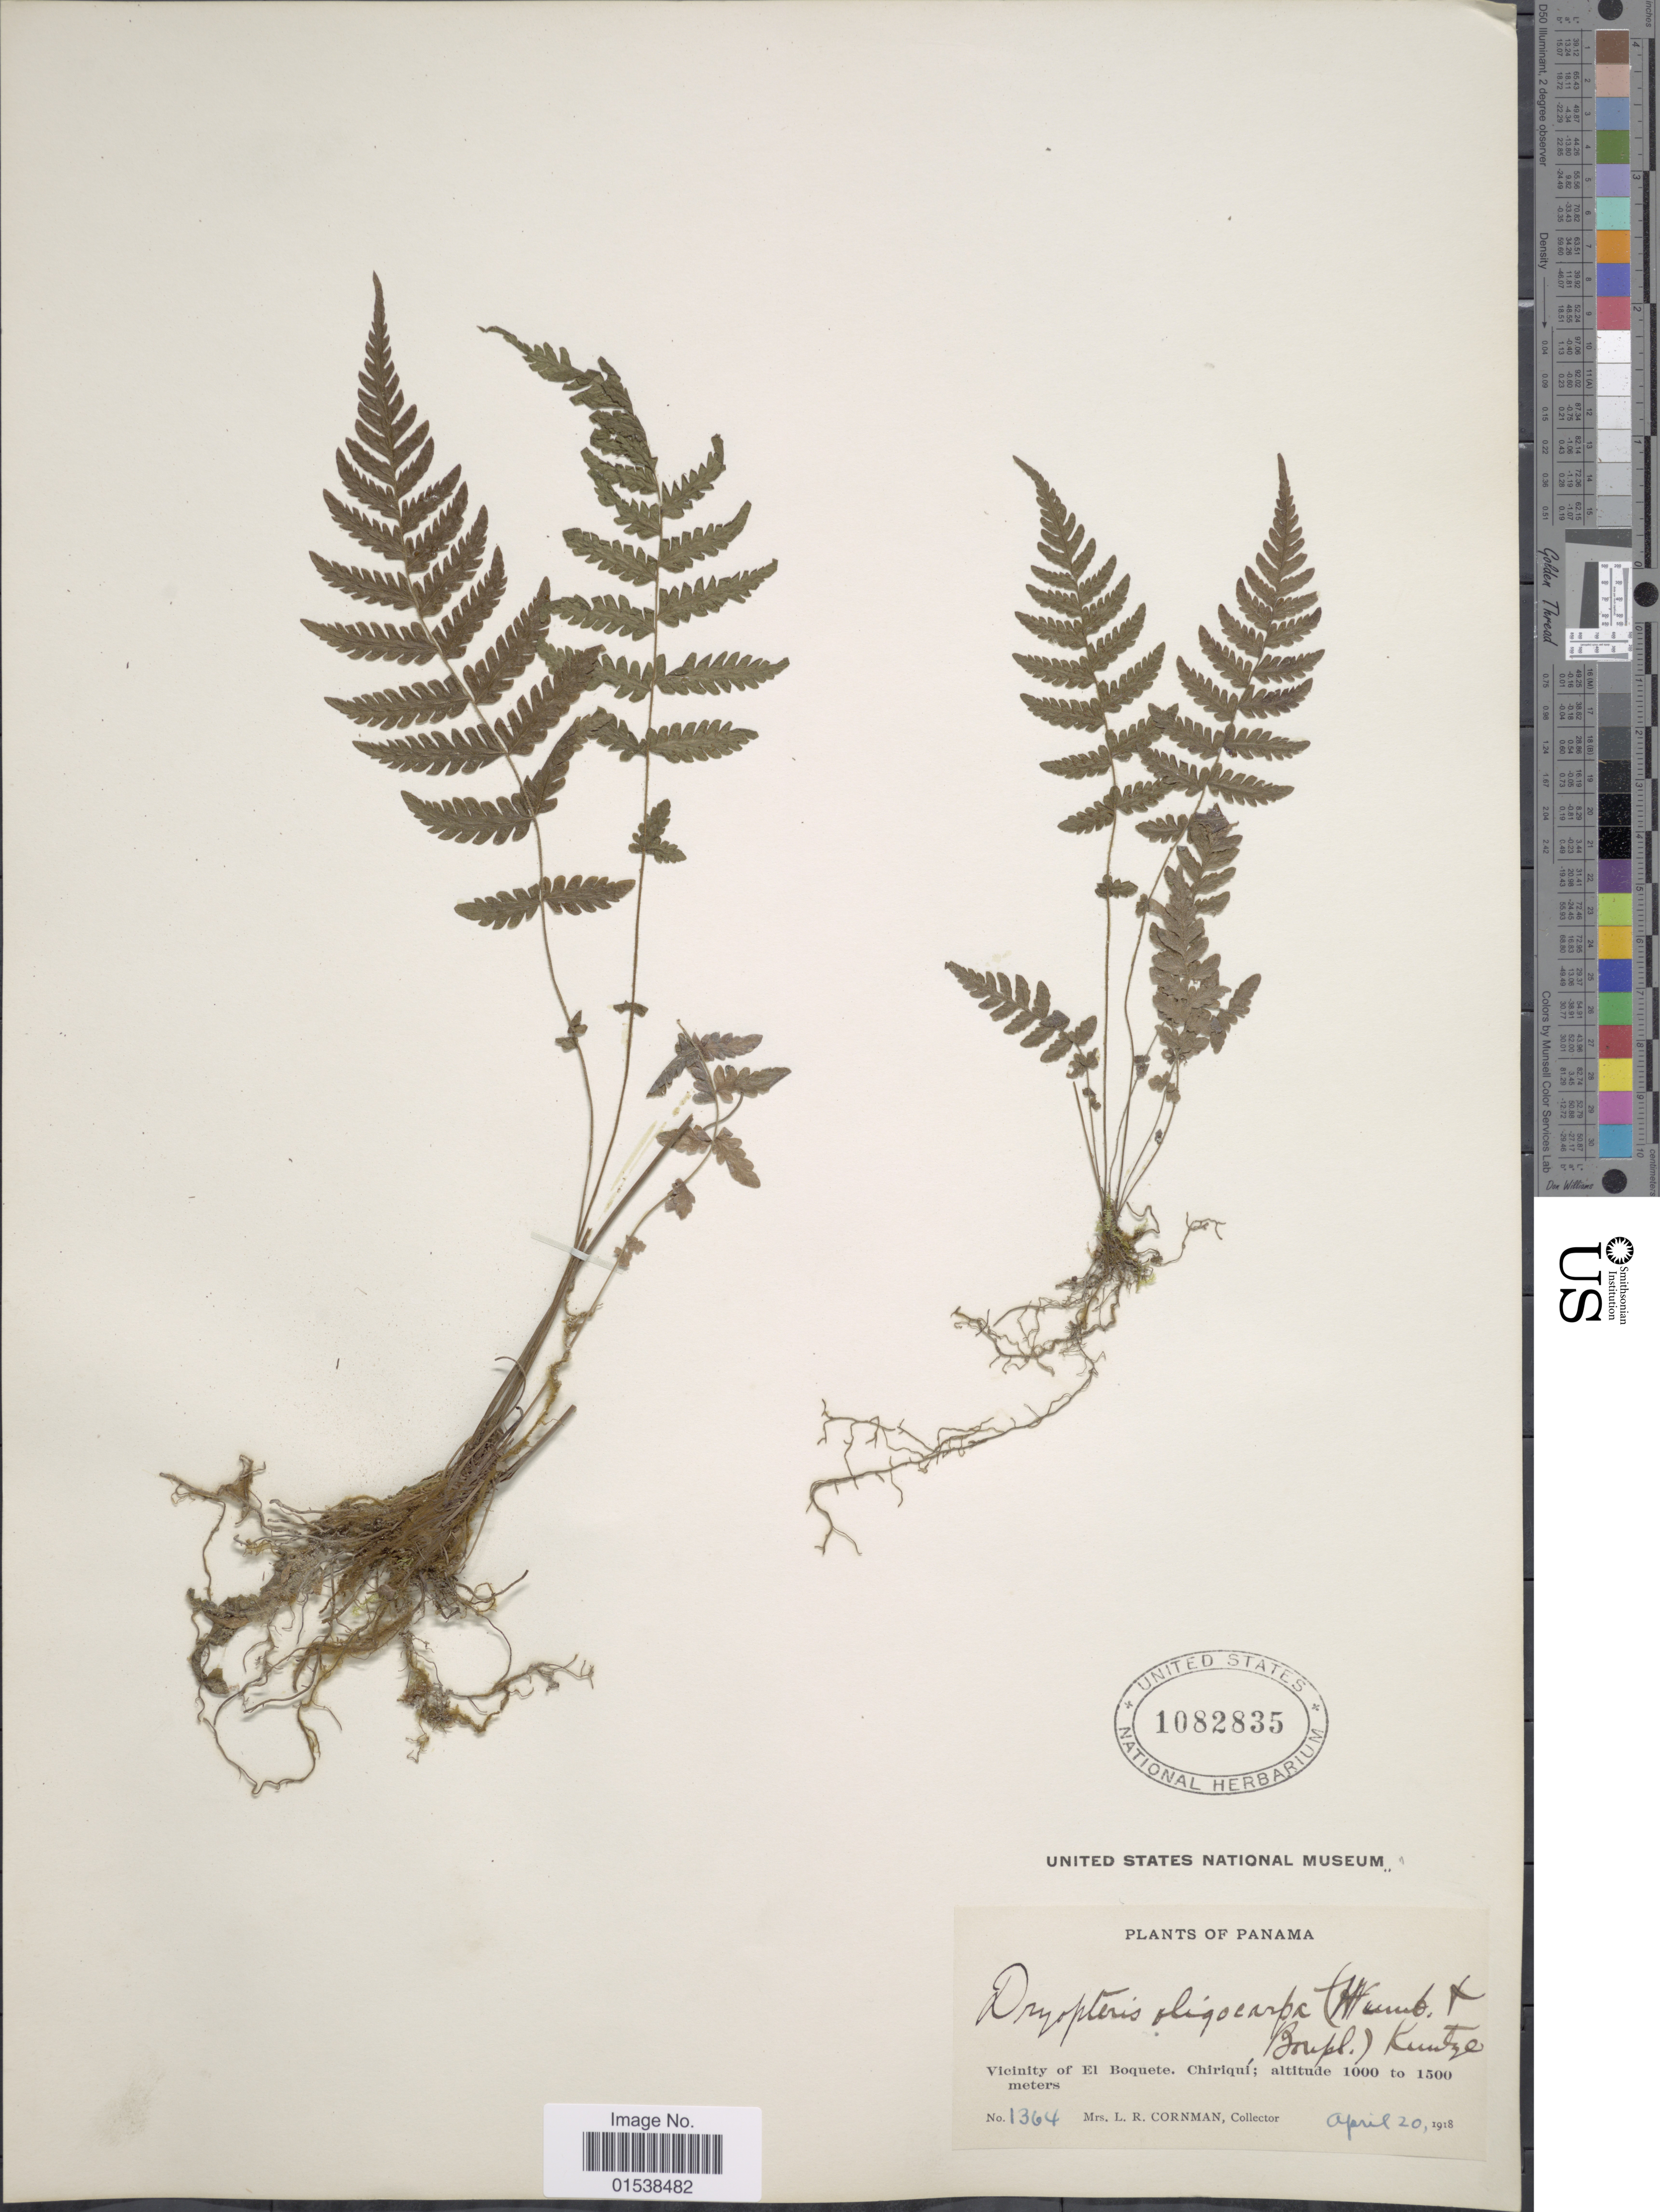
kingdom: Plantae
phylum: Tracheophyta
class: Polypodiopsida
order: Polypodiales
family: Thelypteridaceae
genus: Amauropelta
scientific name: Amauropelta oligocarpa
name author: (Humb. & Bonpl. ex Willd.) Pic. Serm.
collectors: L. Cornman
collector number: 1364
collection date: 1918-04-20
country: Panama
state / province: Chiriqui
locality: Vicinity of El Boquete, Chiriqui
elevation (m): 1000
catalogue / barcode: US 1082835